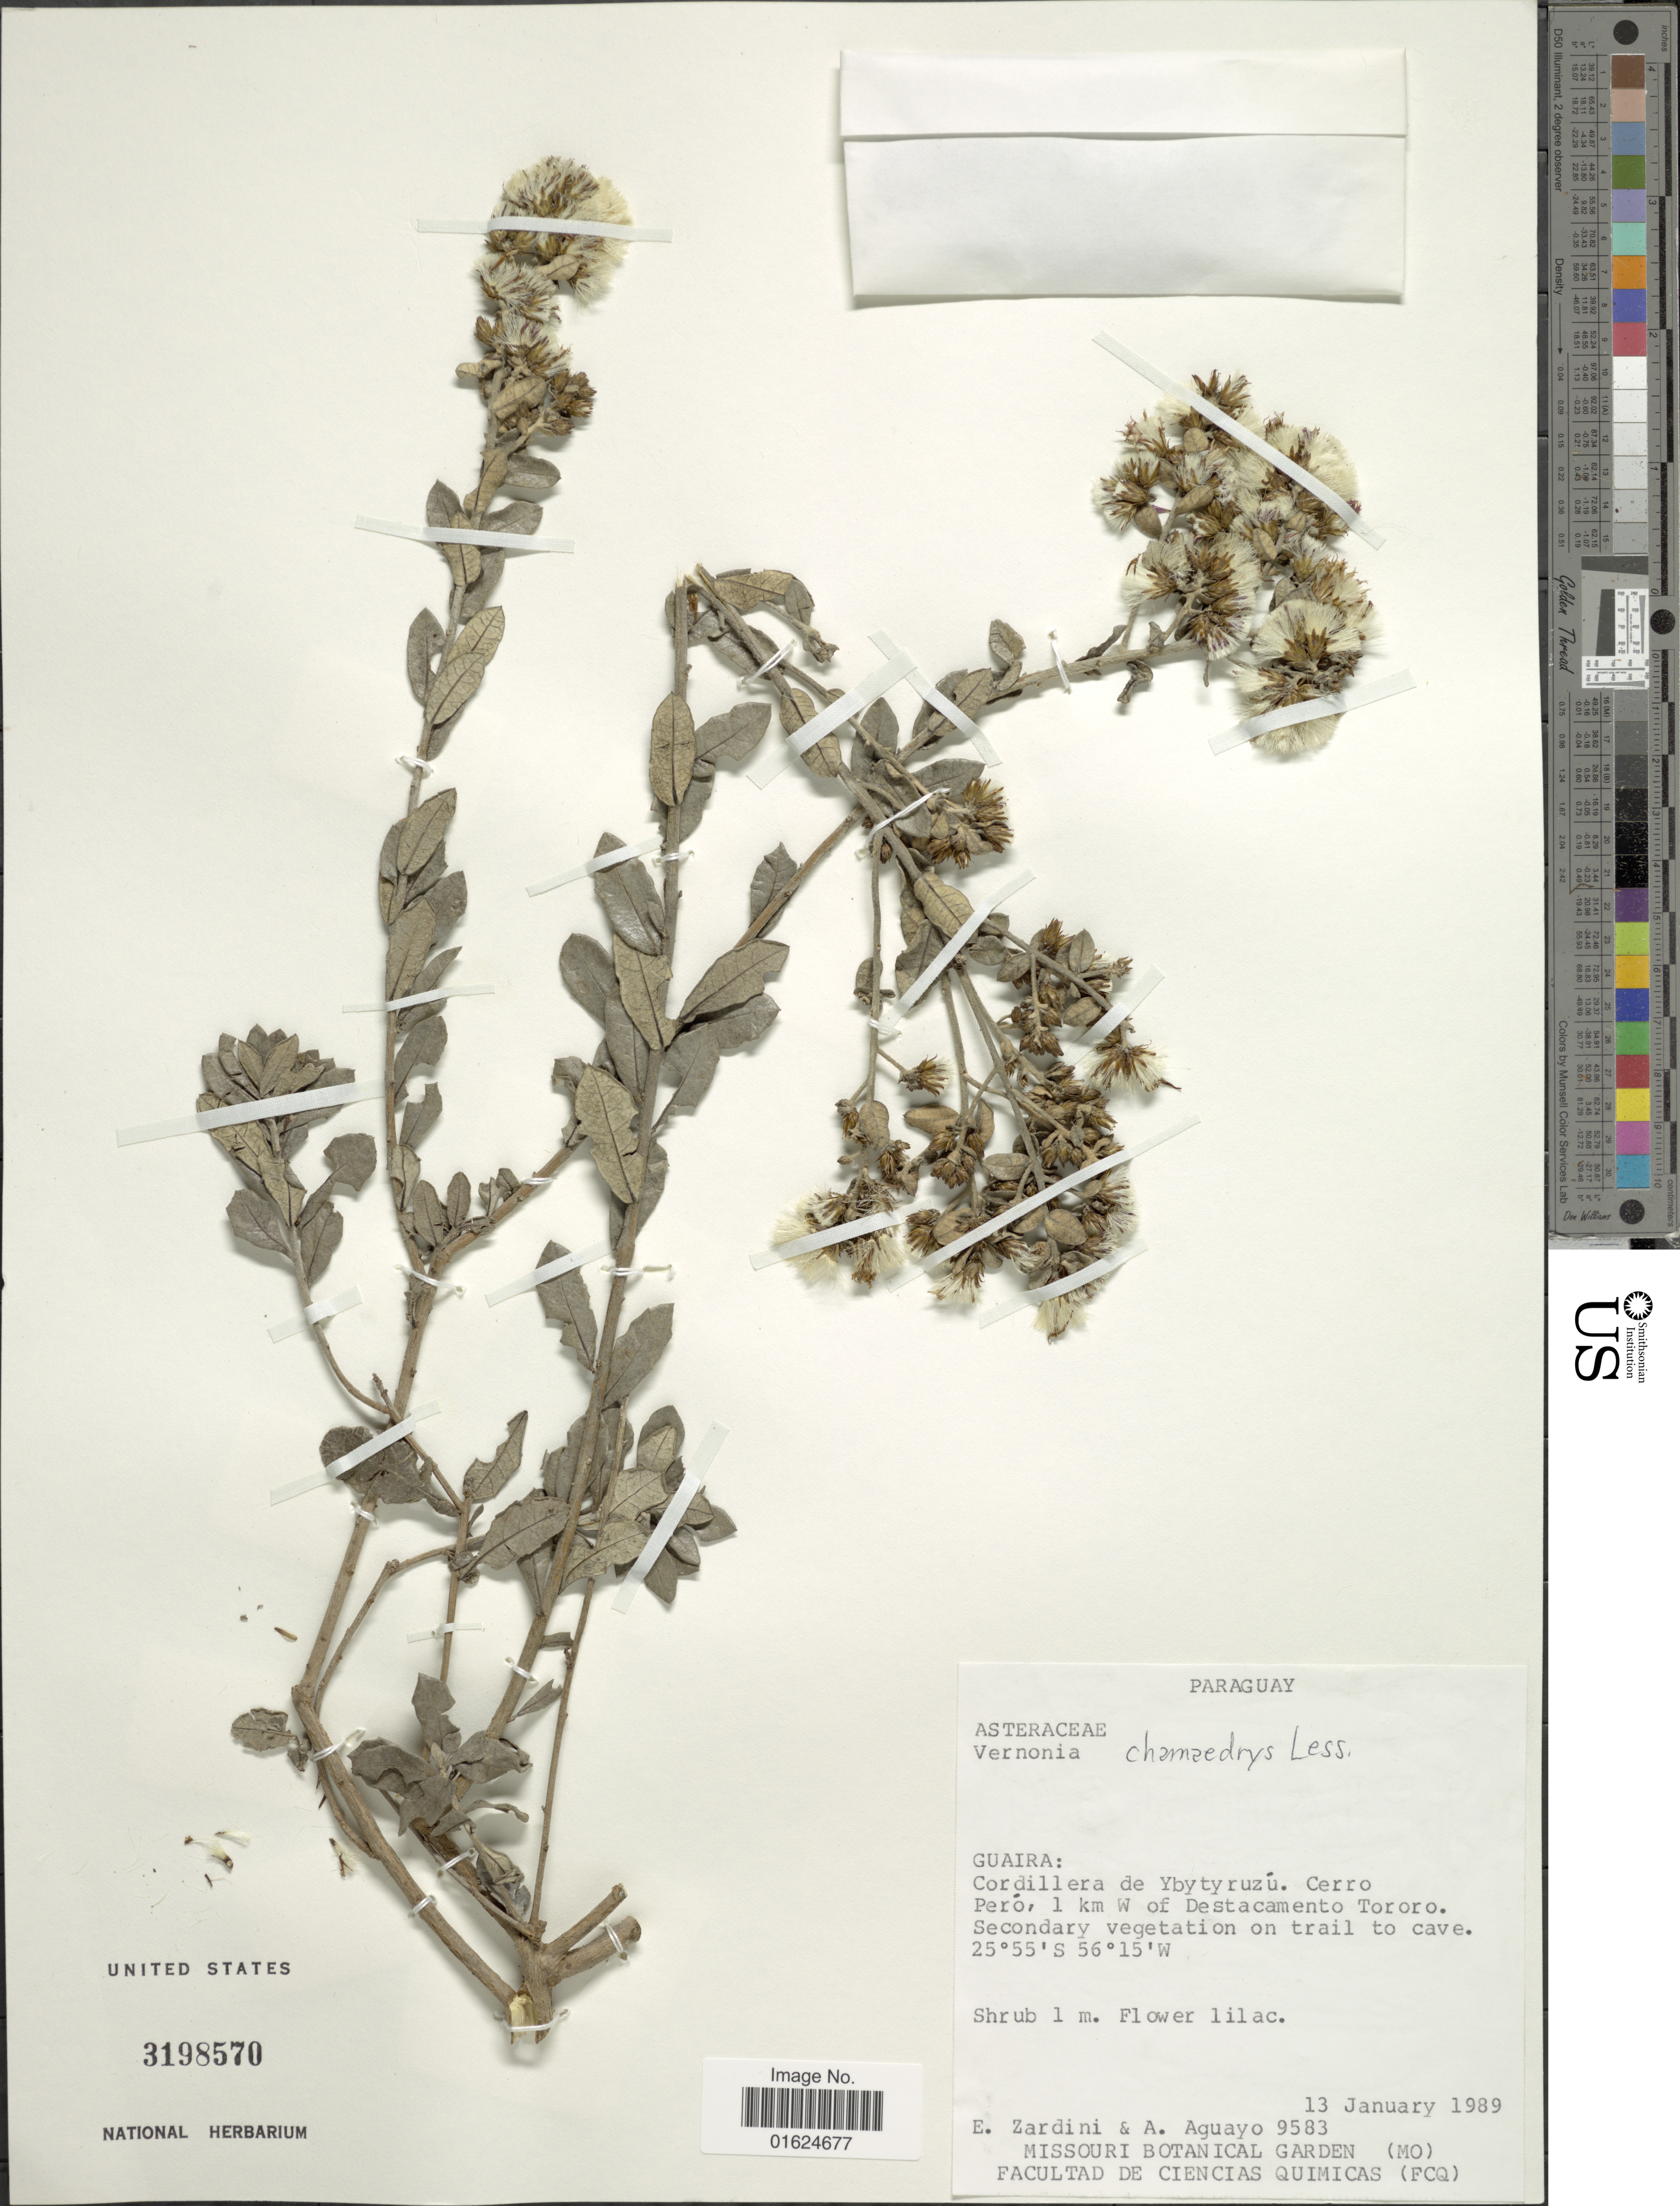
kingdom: Plantae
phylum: Tracheophyta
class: Magnoliopsida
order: Asterales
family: Asteraceae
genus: Vernonanthura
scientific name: Vernonanthura chamaedrys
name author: (Less.) H. Rob.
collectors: E. M. Zardini & A. Aguayo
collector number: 9583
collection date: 1989-01-13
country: Paraguay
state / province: Cordillera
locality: Cordillera de Ybytyruzú. Cerro Peró, 1 km W of Desracamento Tororo. Secondary vegetation on trail to cave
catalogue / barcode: US 3198570